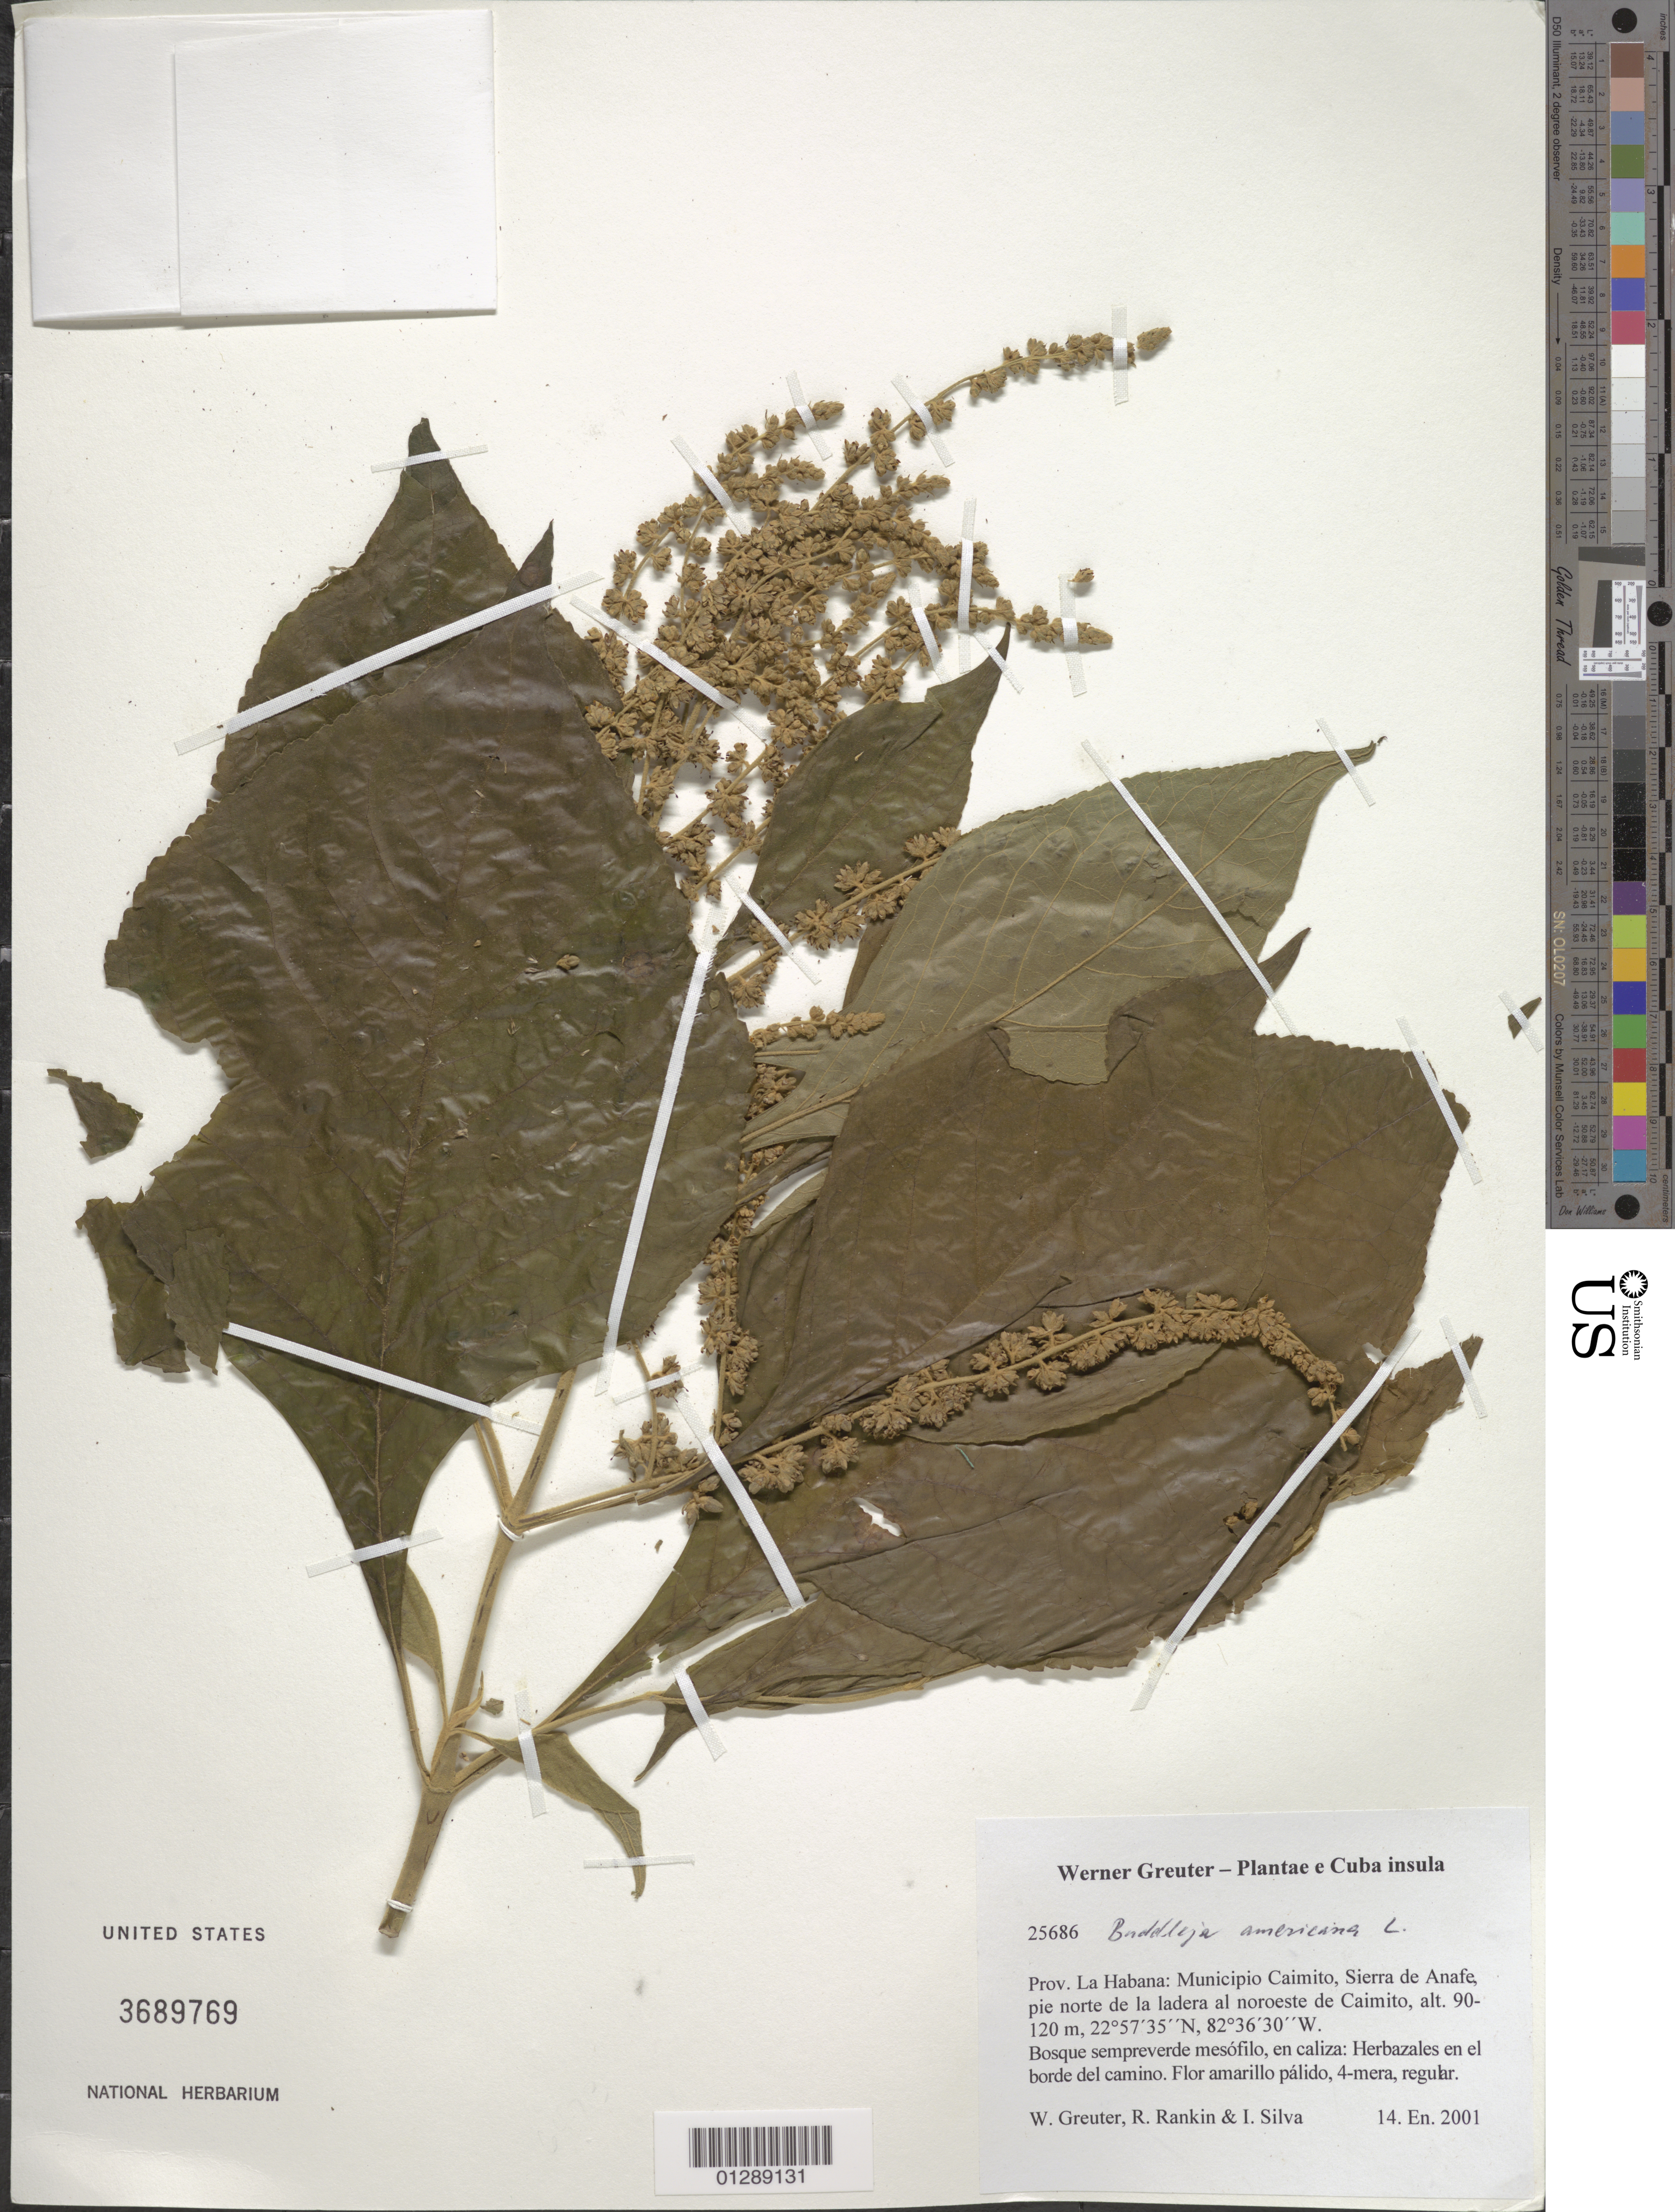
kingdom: Plantae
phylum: Tracheophyta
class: Magnoliopsida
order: Lamiales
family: Scrophulariaceae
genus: Buddleja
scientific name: Buddleja americana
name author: L.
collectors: W. R. Greuter, R. Rankin Rodriguez & I. Silva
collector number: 25686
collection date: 2001-01-14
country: Cuba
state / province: La Habana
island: Cuba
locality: Municipio Caimito, Sierra de Anafe, pie norte de la ladera al noreste de Caimito.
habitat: Bosque sempreverde mesófilo, en caliza. Herbazales en el borde del camino.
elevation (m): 90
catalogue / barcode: US 3689769